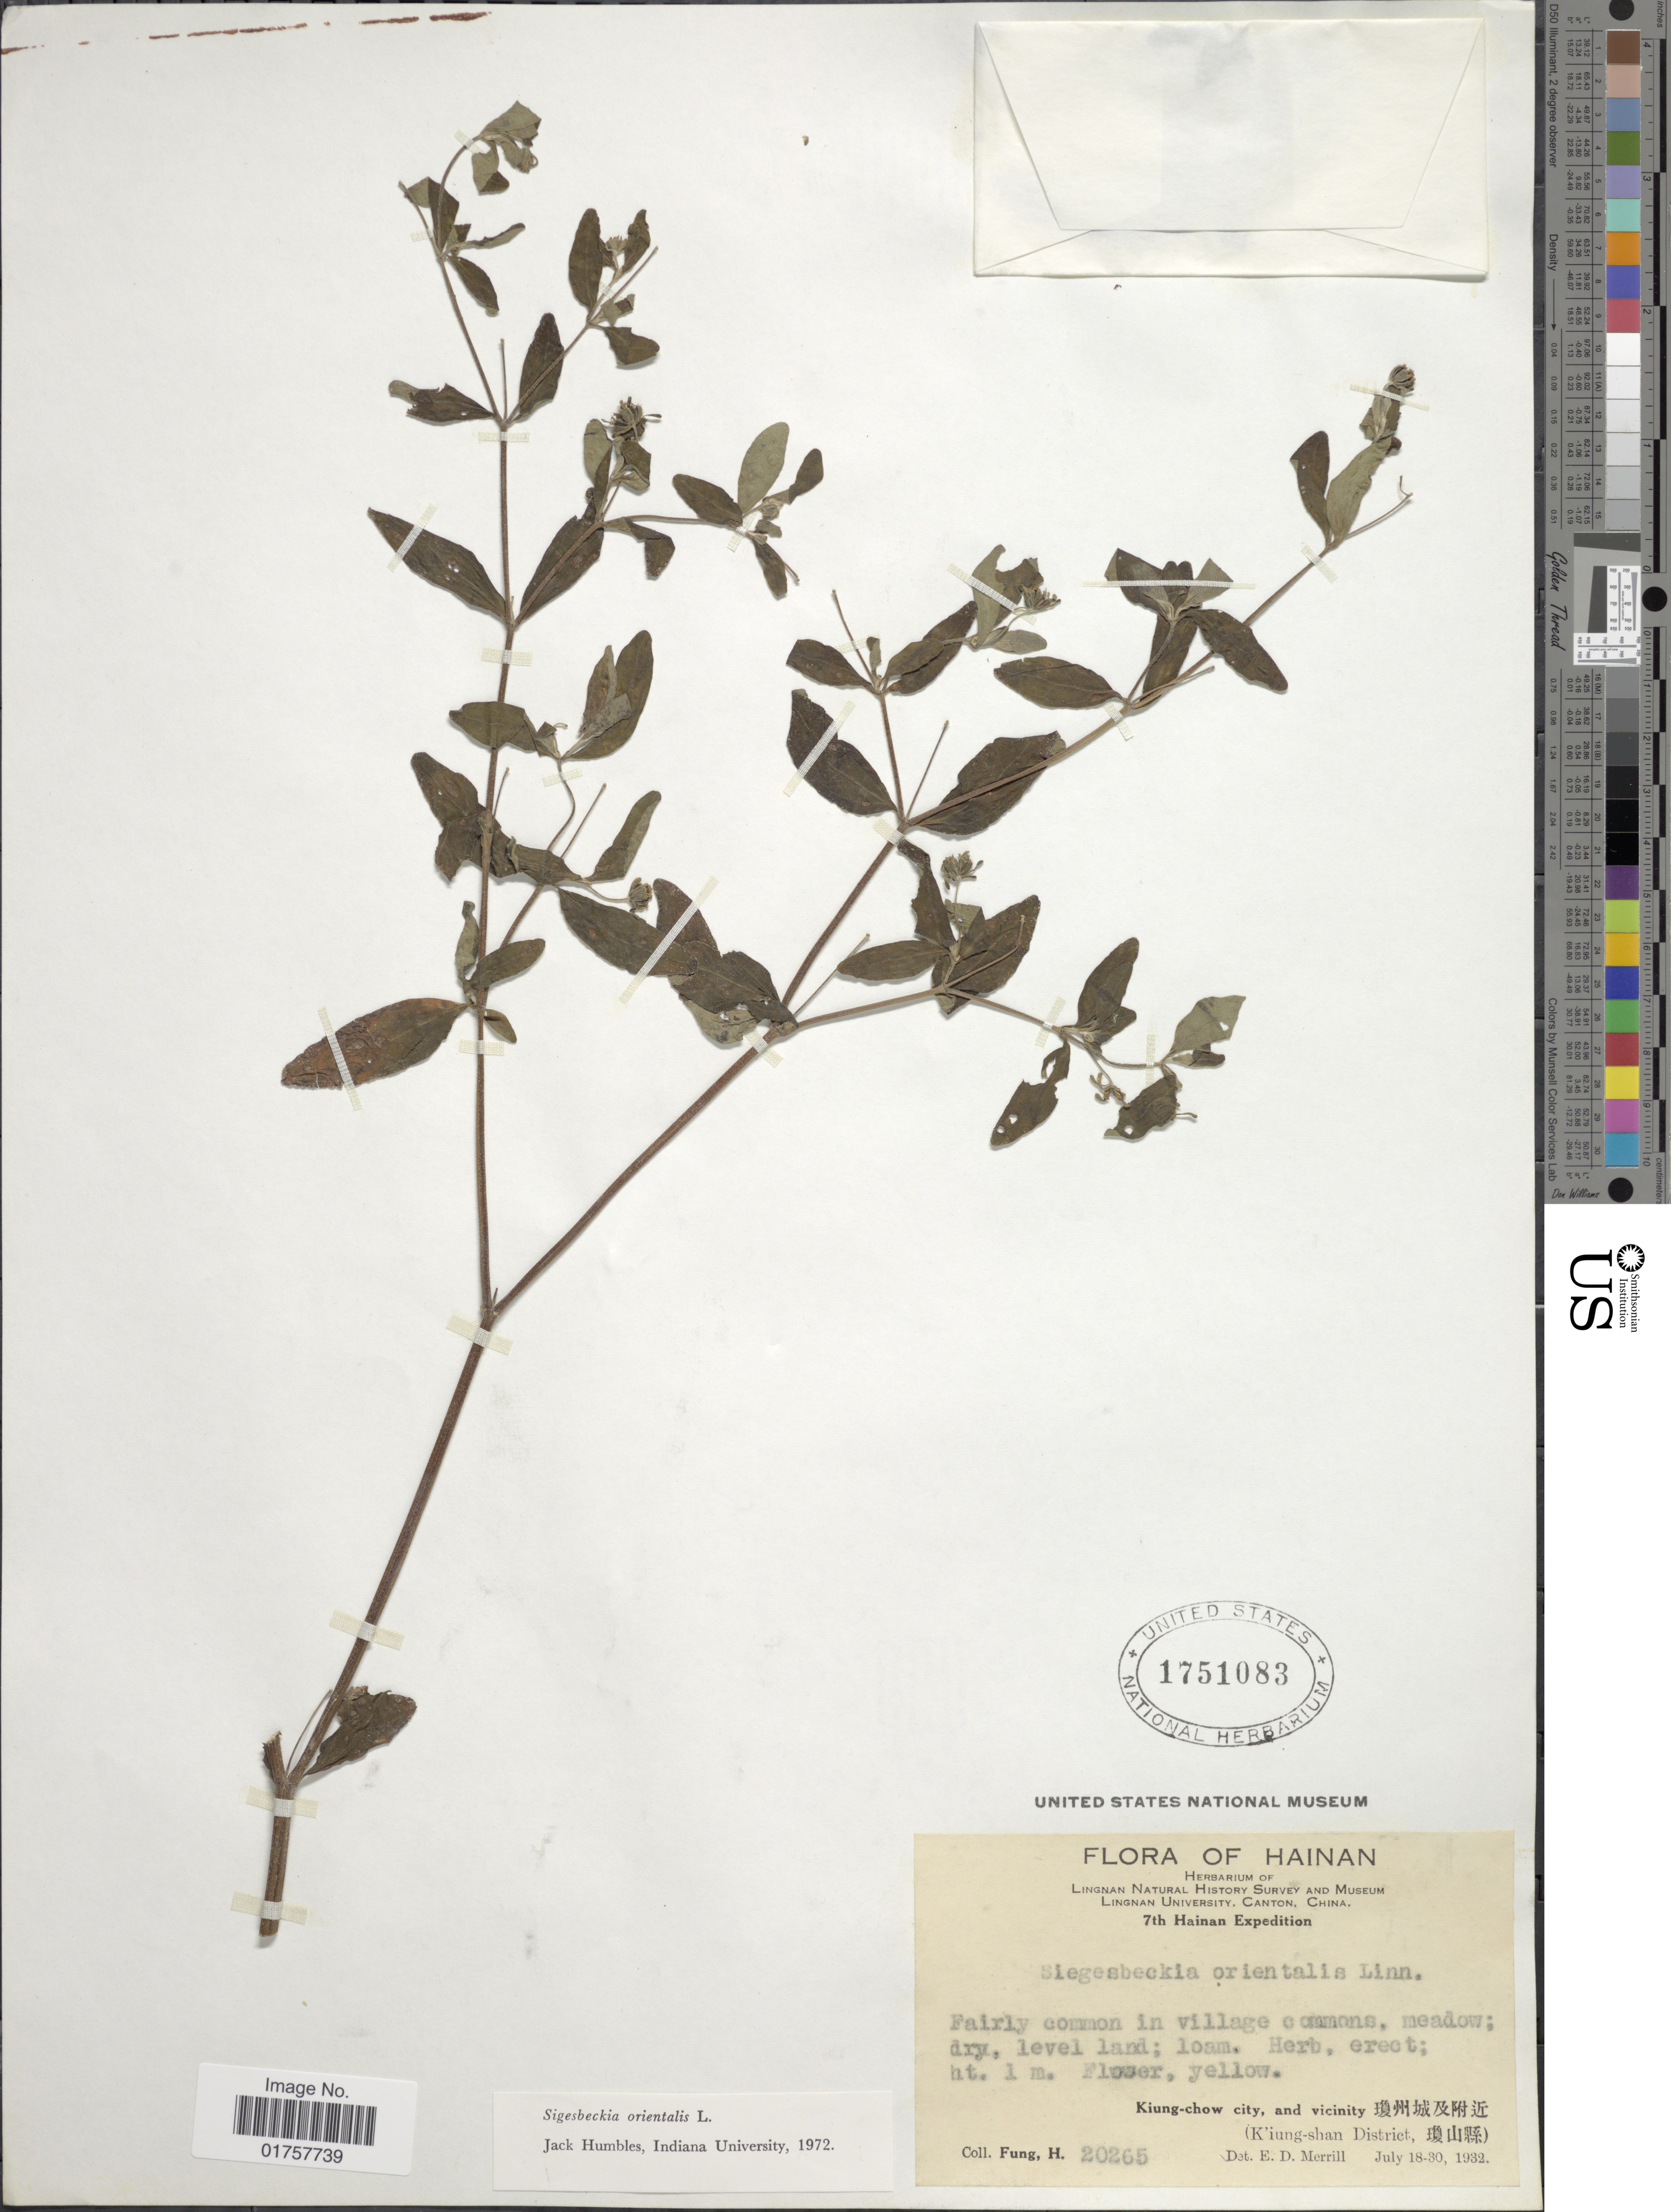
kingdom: Plantae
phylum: Tracheophyta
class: Magnoliopsida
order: Asterales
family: Asteraceae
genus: Sigesbeckia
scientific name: Sigesbeckia orientalis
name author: L.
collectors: H. Fung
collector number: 20265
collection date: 1932-07-18/1932-07-30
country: China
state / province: Hainan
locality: Kiung-chow city, and vicinity (K'iung-shan District)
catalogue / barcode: US 1751083